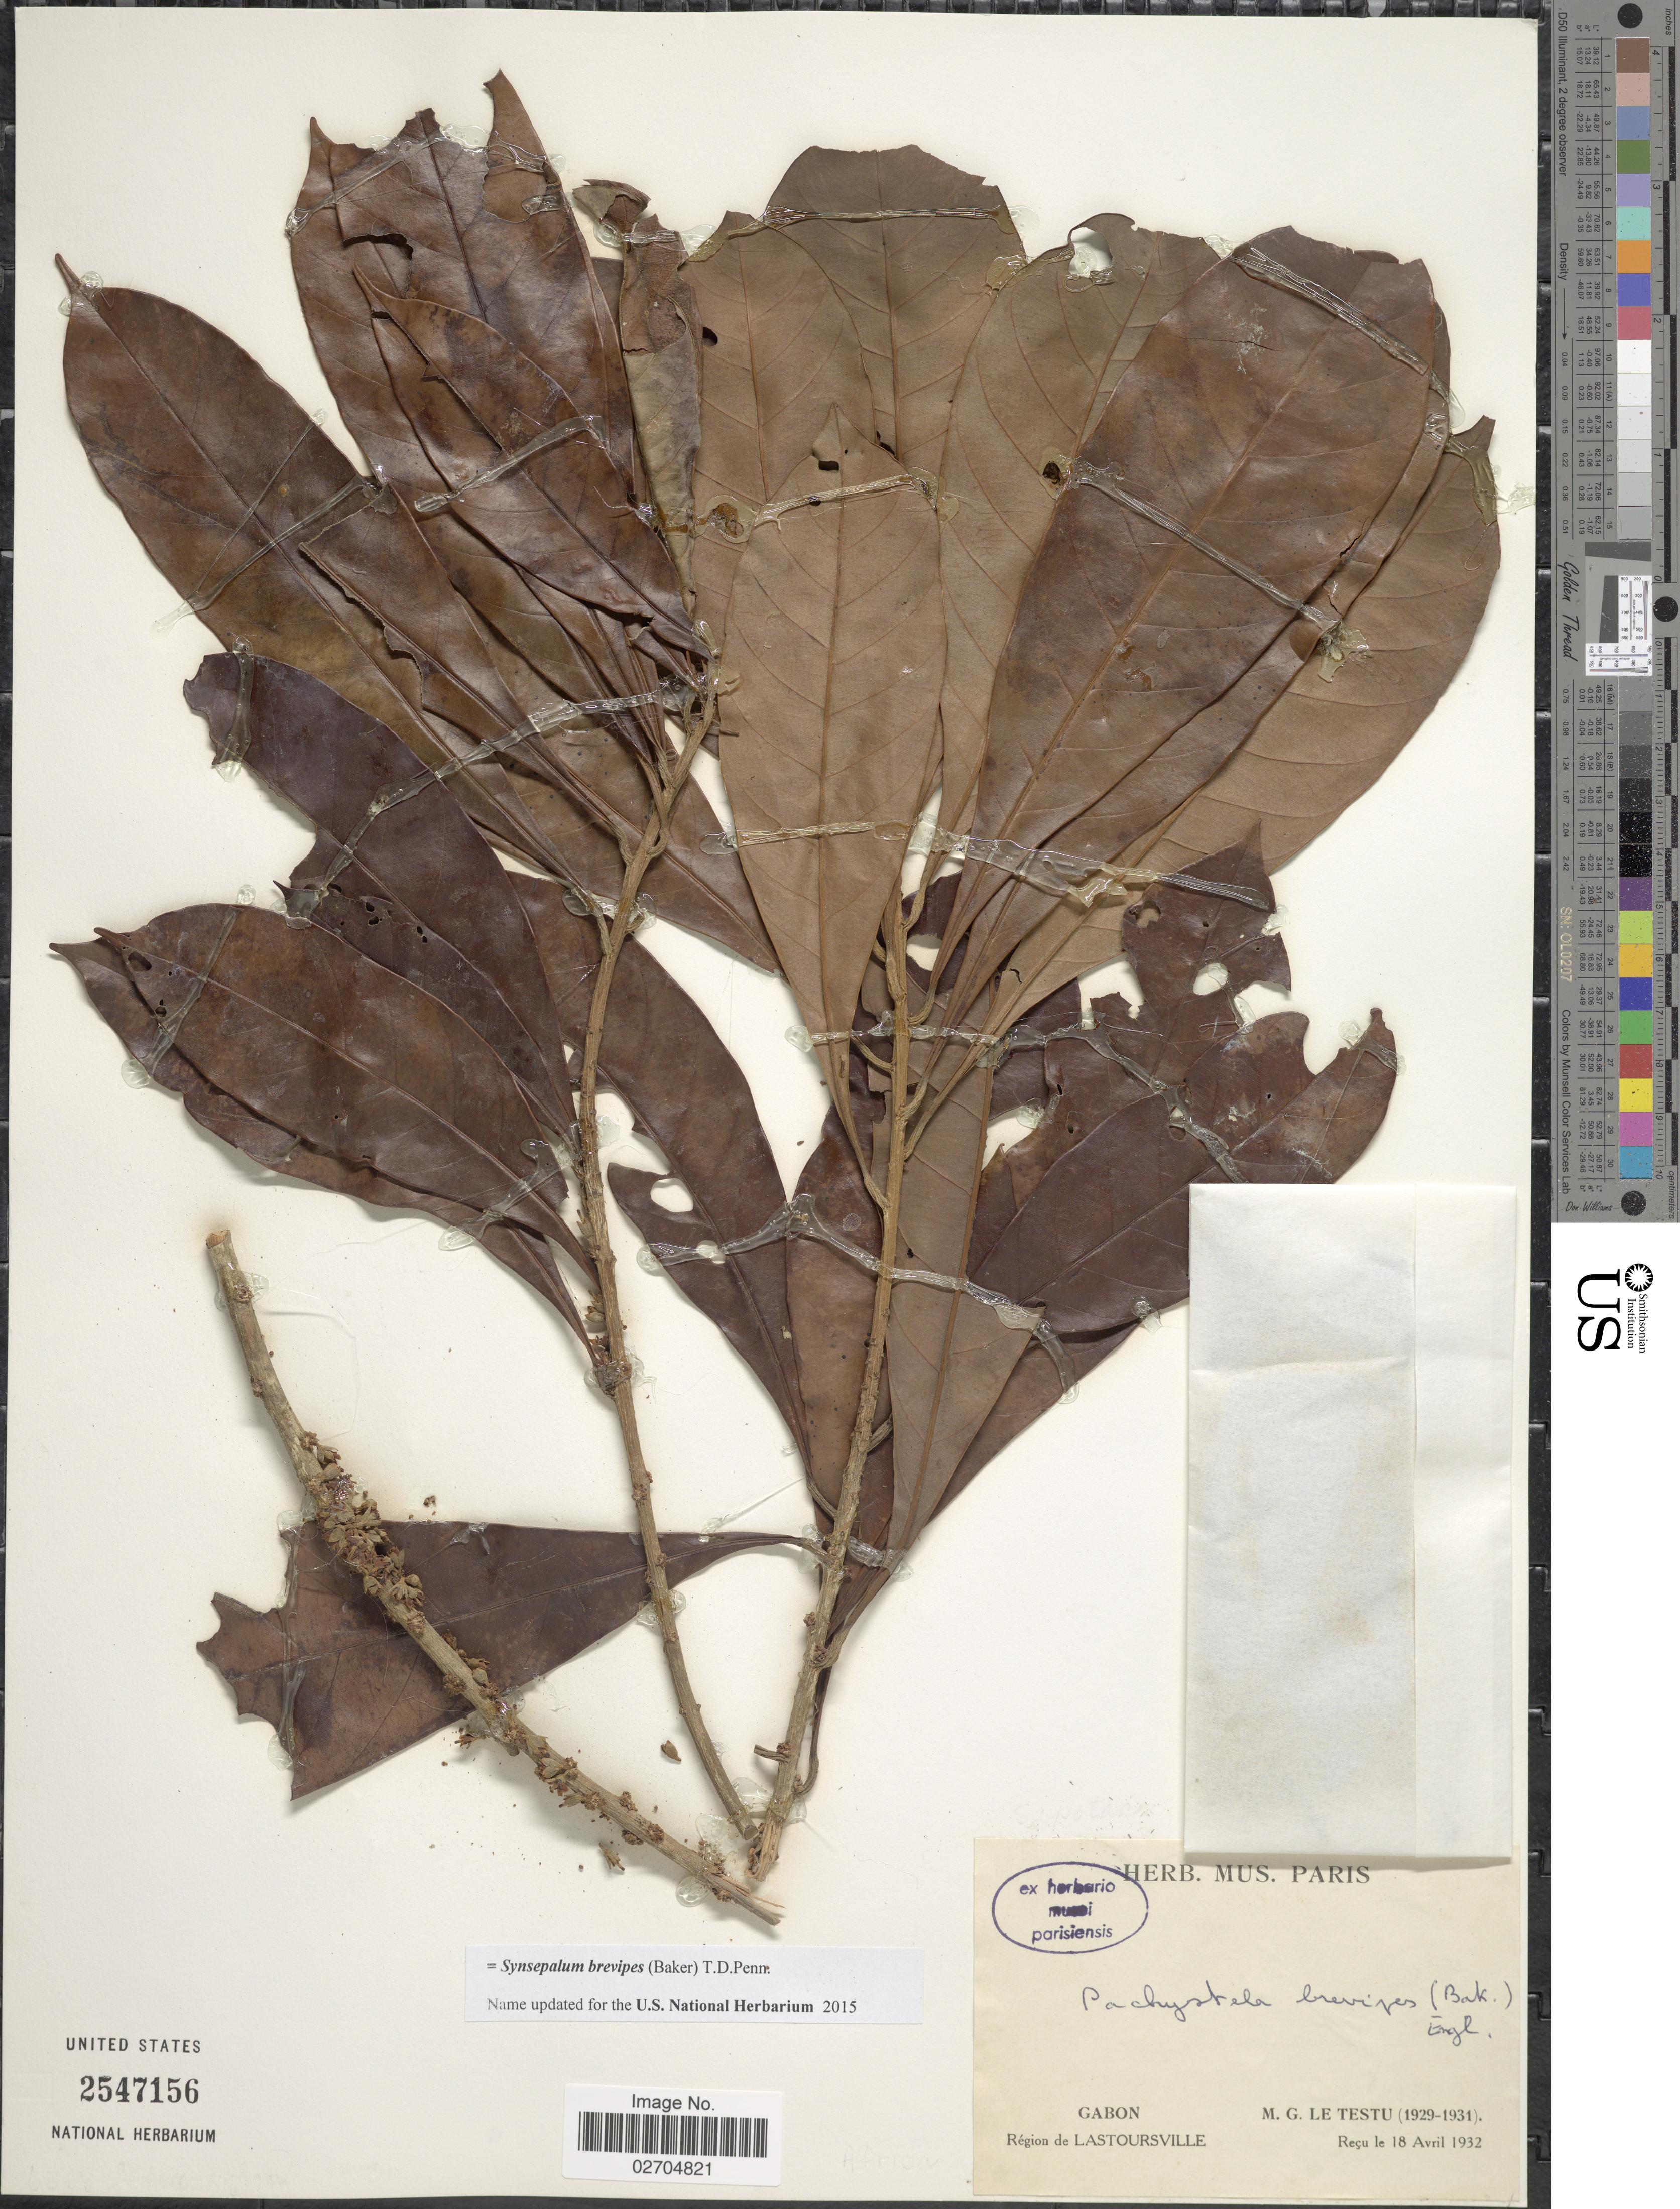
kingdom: Plantae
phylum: Tracheophyta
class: Magnoliopsida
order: Ericales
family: Sapotaceae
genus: Synsepalum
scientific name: Synsepalum brevipes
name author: (Baker) T.D. Penn.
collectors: G. Le Testu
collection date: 1929/1931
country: Gabon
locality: Région de Lastoursville.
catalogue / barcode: US 2547156